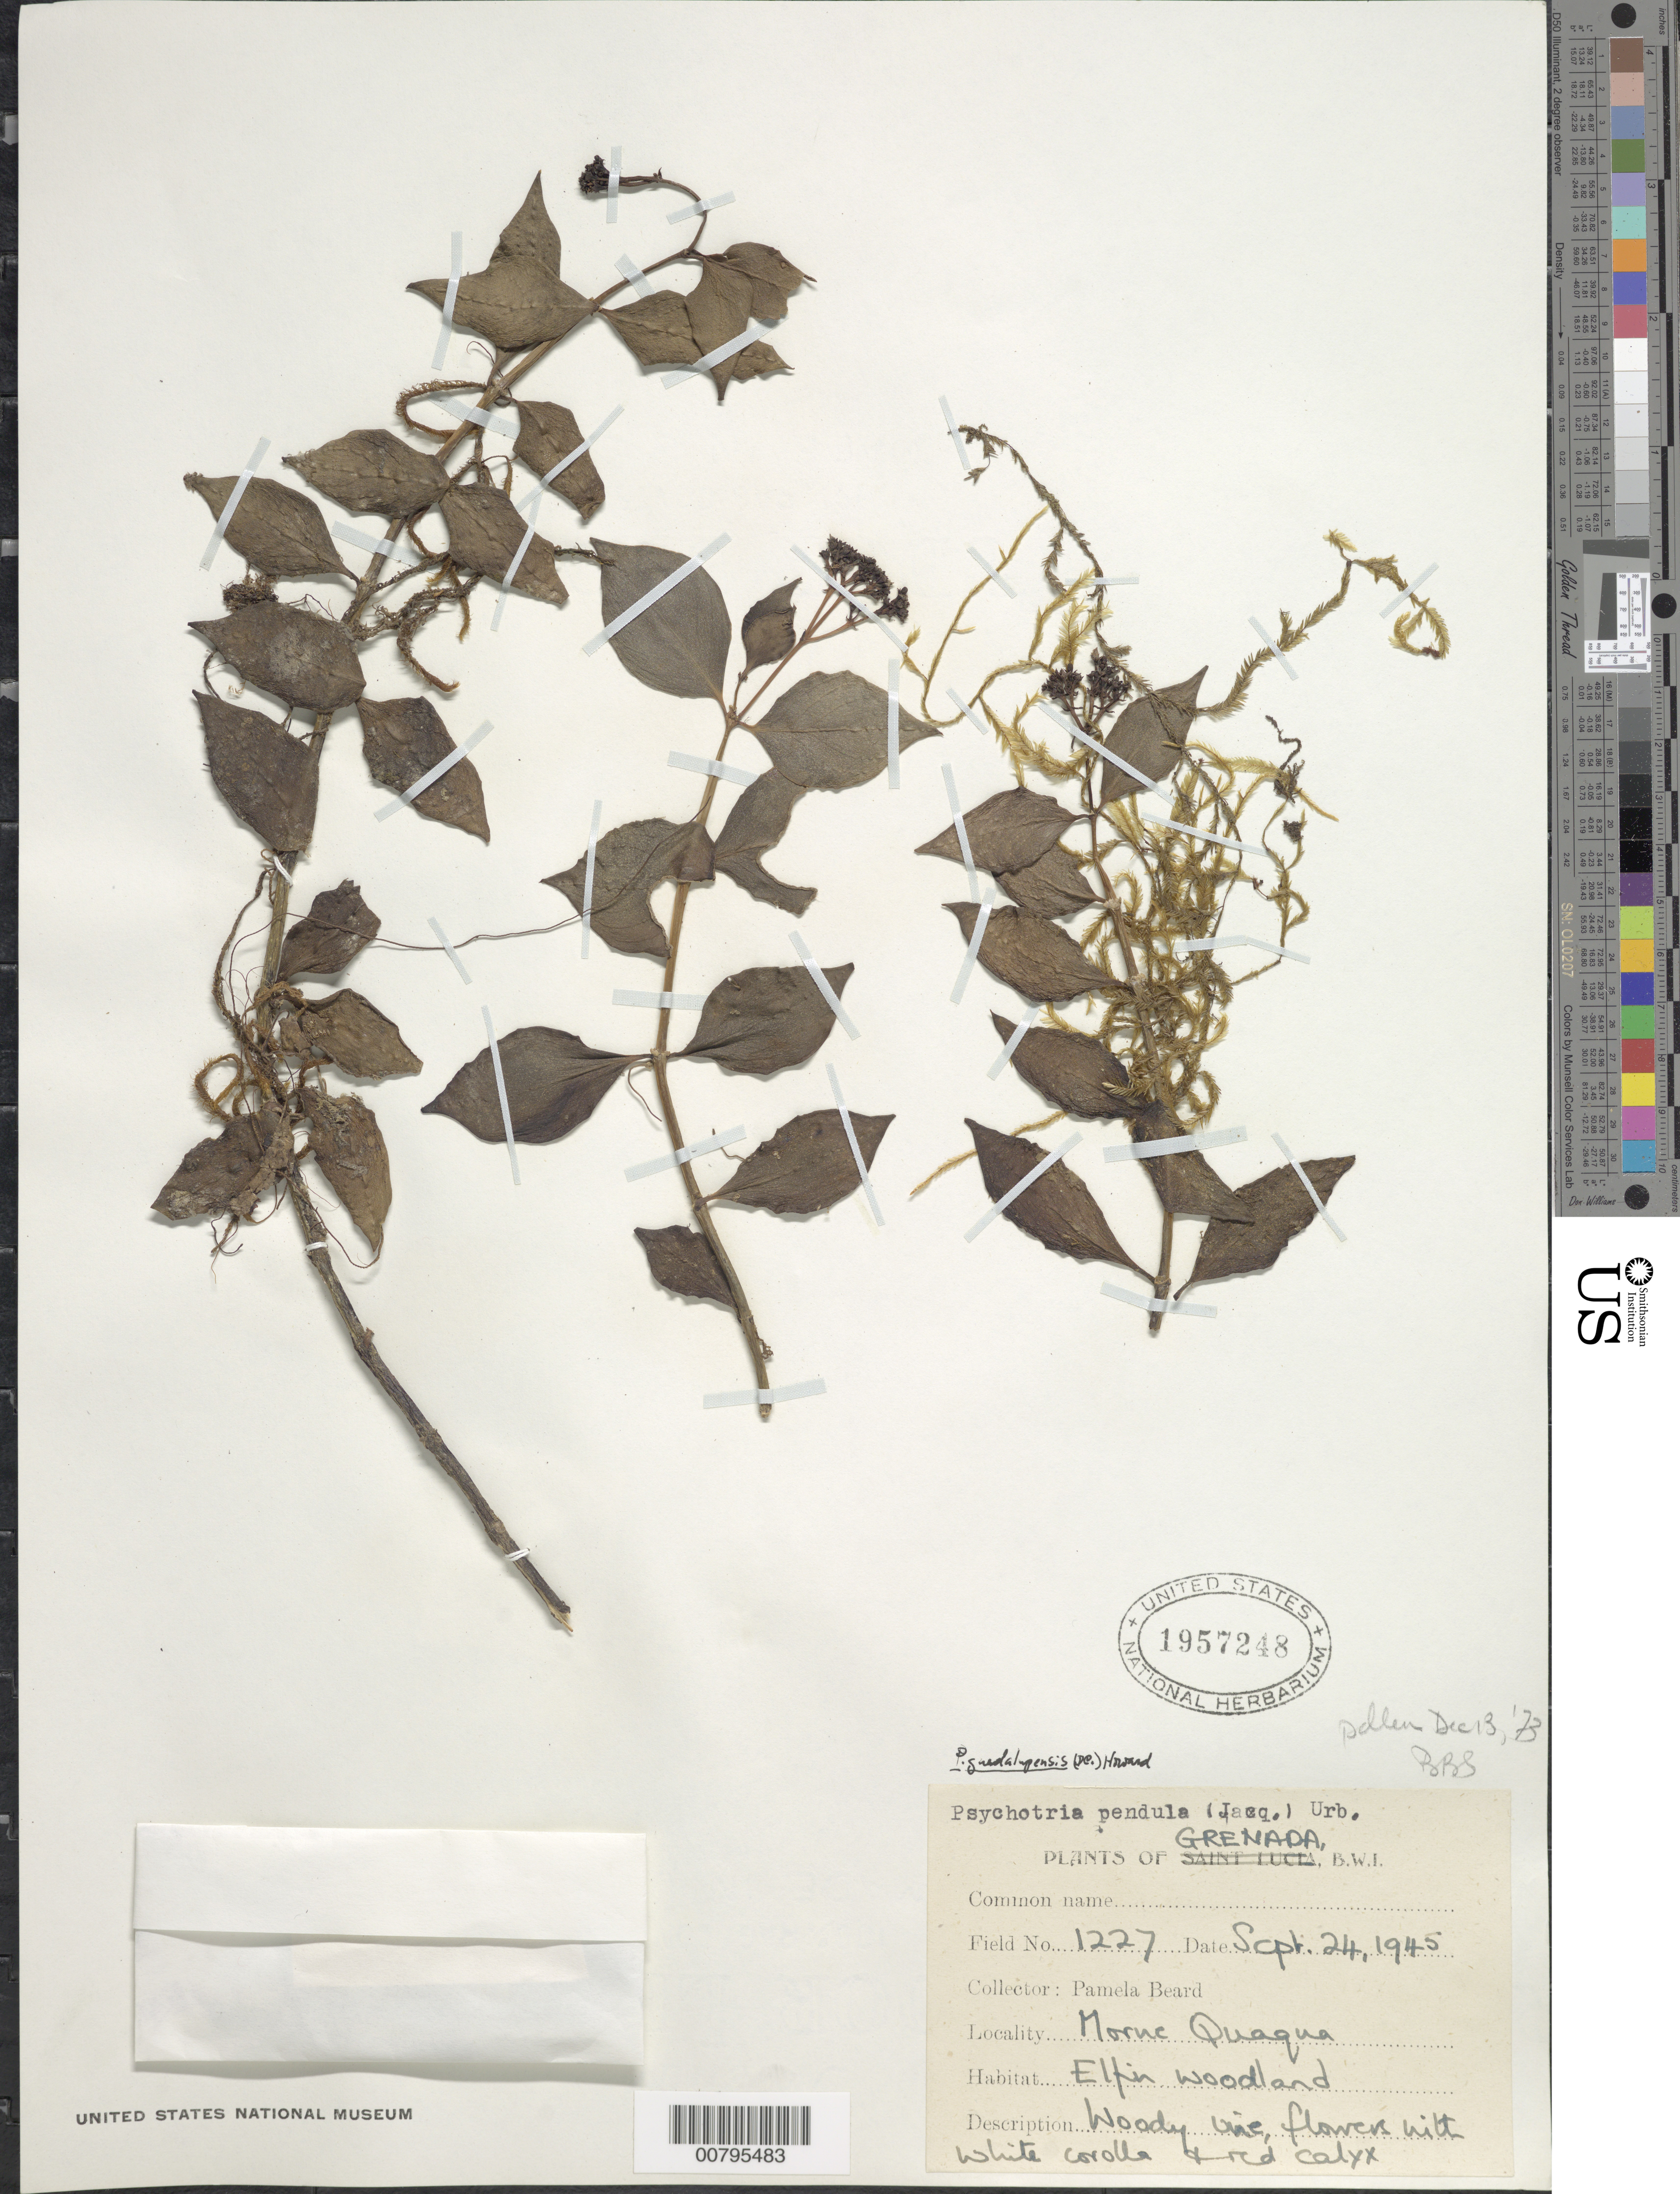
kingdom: Plantae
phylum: Tracheophyta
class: Magnoliopsida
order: Gentianales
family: Rubiaceae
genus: Notopleura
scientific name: Notopleura guadalupensis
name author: (DC.) C.M. Taylor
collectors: P. Beard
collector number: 1227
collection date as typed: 24 Sep 1945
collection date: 1945-09-24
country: Grenada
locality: Morne Quaqua [(sp.?) - or Quagua]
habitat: Elfin woodland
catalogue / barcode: US 1957248